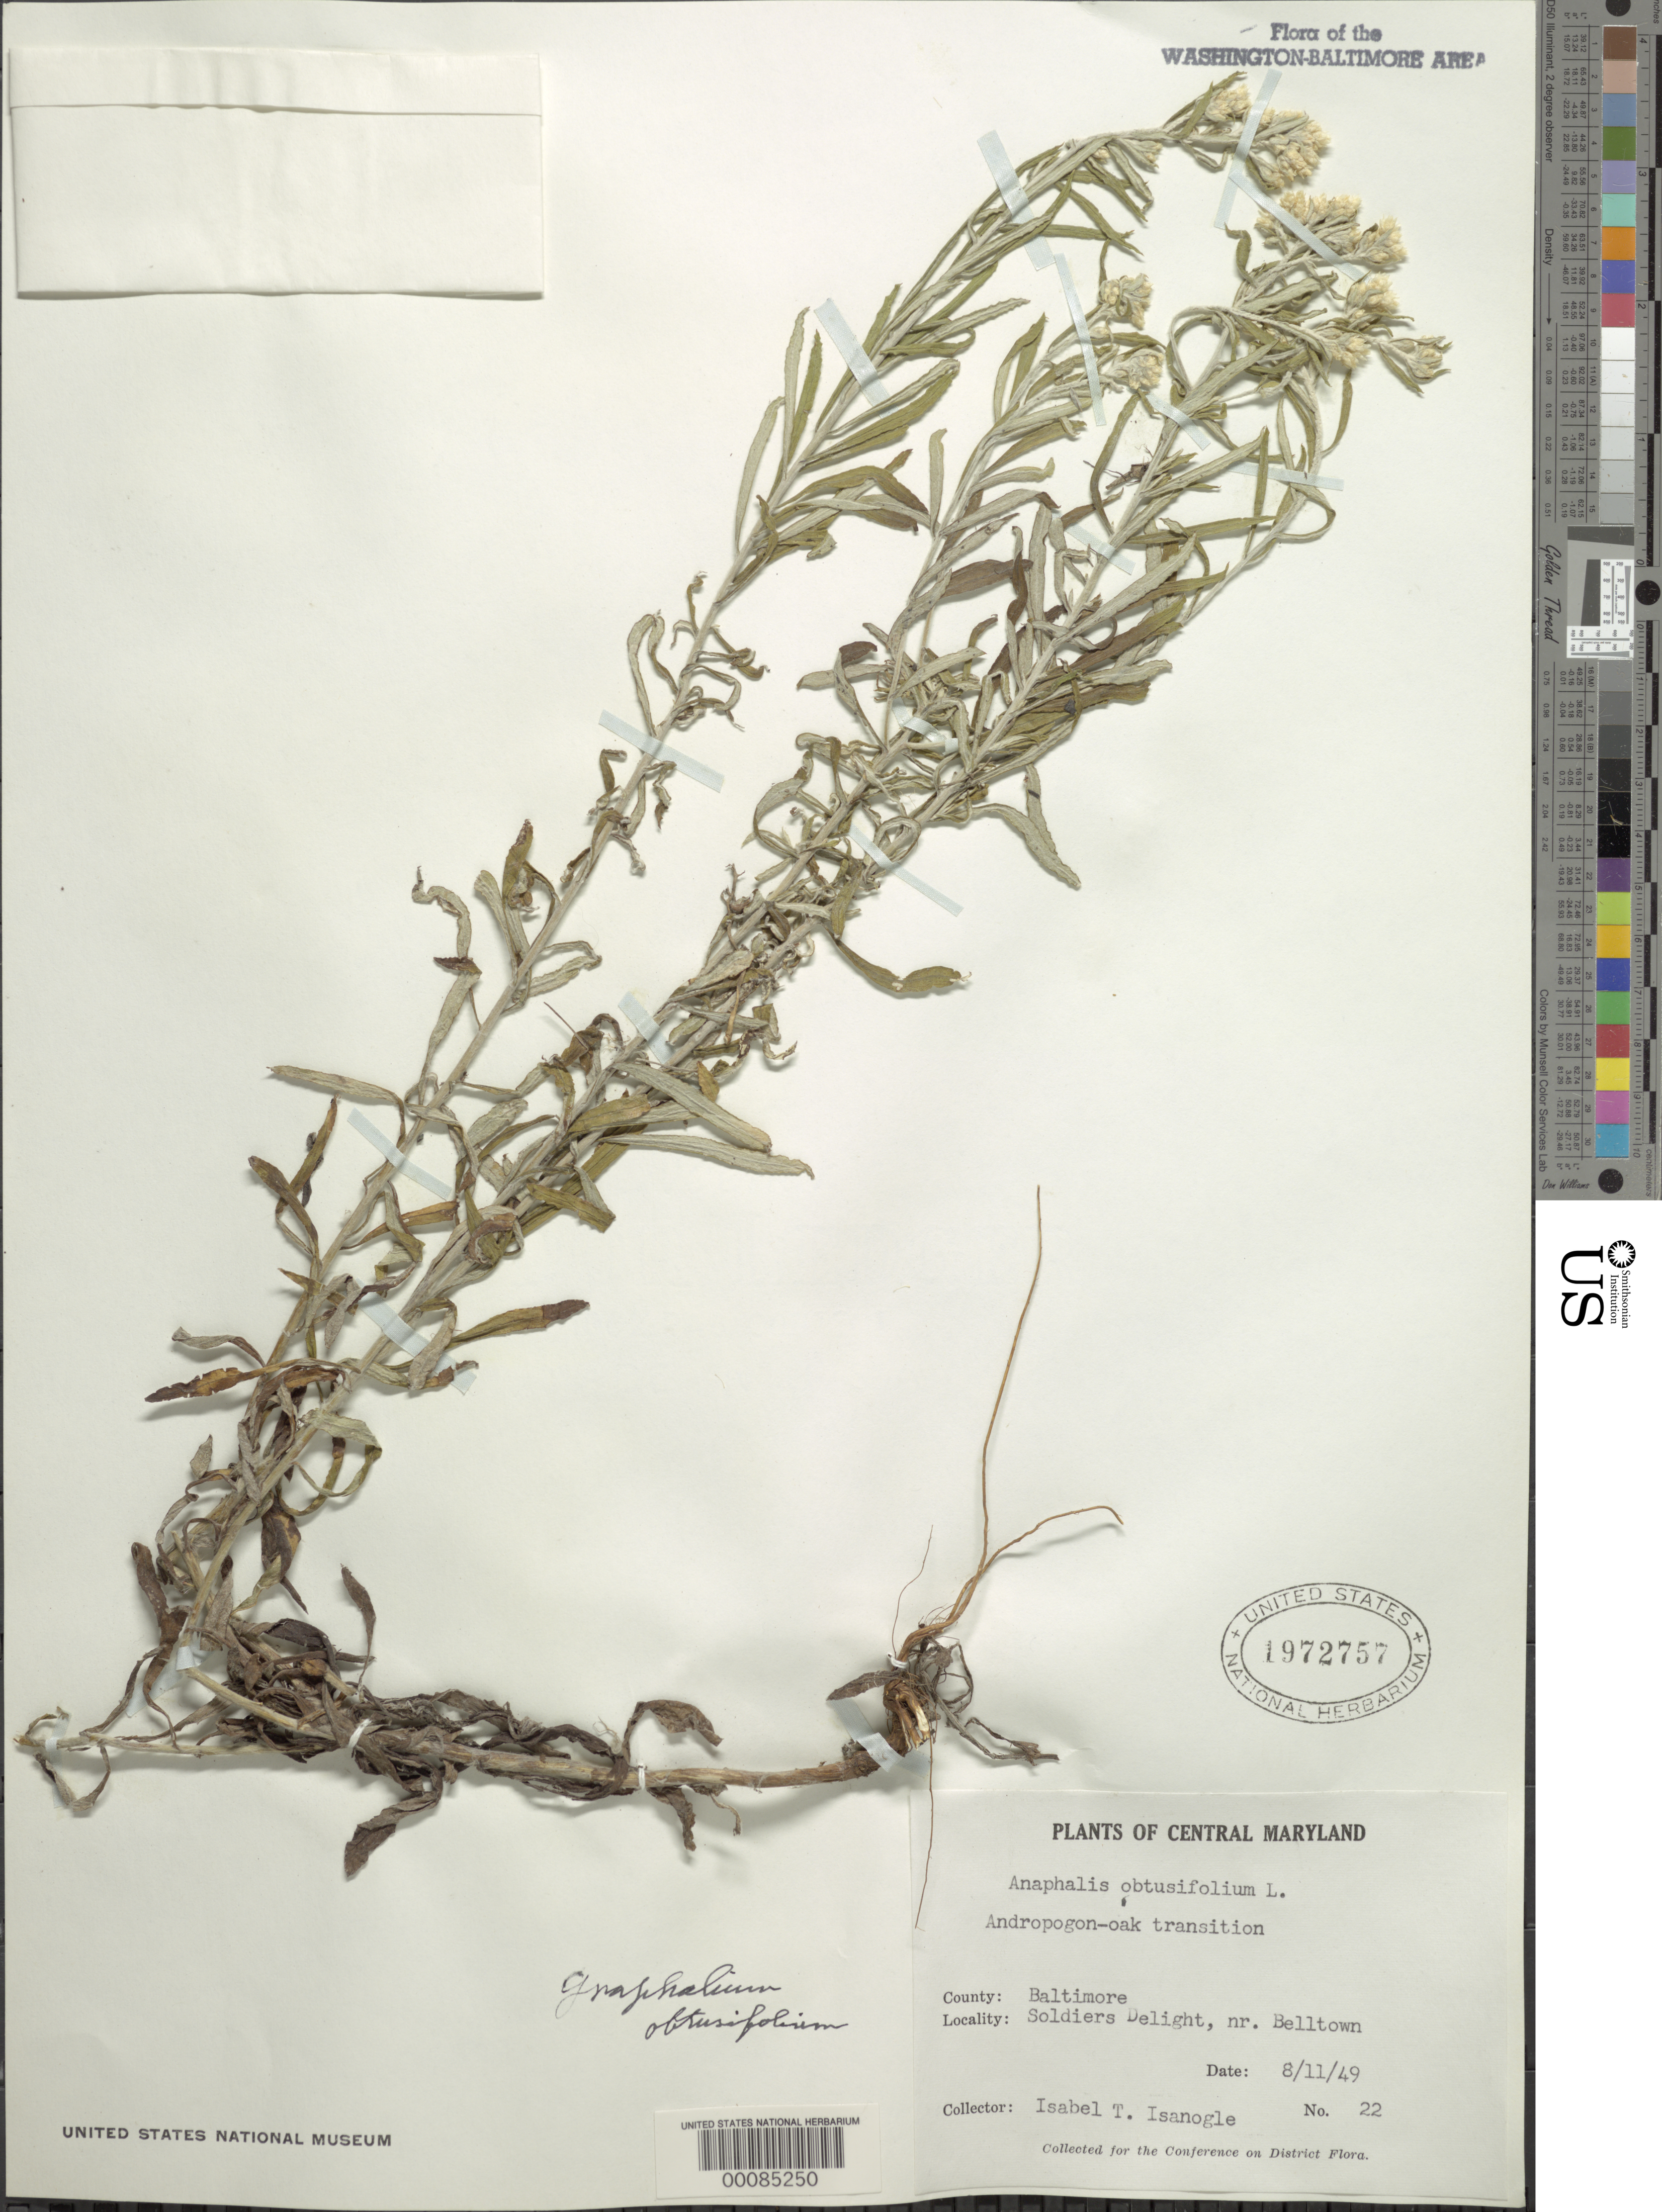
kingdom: Plantae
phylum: Tracheophyta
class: Magnoliopsida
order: Asterales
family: Asteraceae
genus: Pseudognaphalium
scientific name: Pseudognaphalium obtusifolium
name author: (L.) Hilliard & B.L. Burtt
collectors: I. Isanogle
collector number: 22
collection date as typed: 11 Aug 1949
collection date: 1949-08-11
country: United States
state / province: Maryland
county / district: Baltimore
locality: Soldiers Delight near Belltown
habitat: Andropogon oak transition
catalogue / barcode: US 1972757